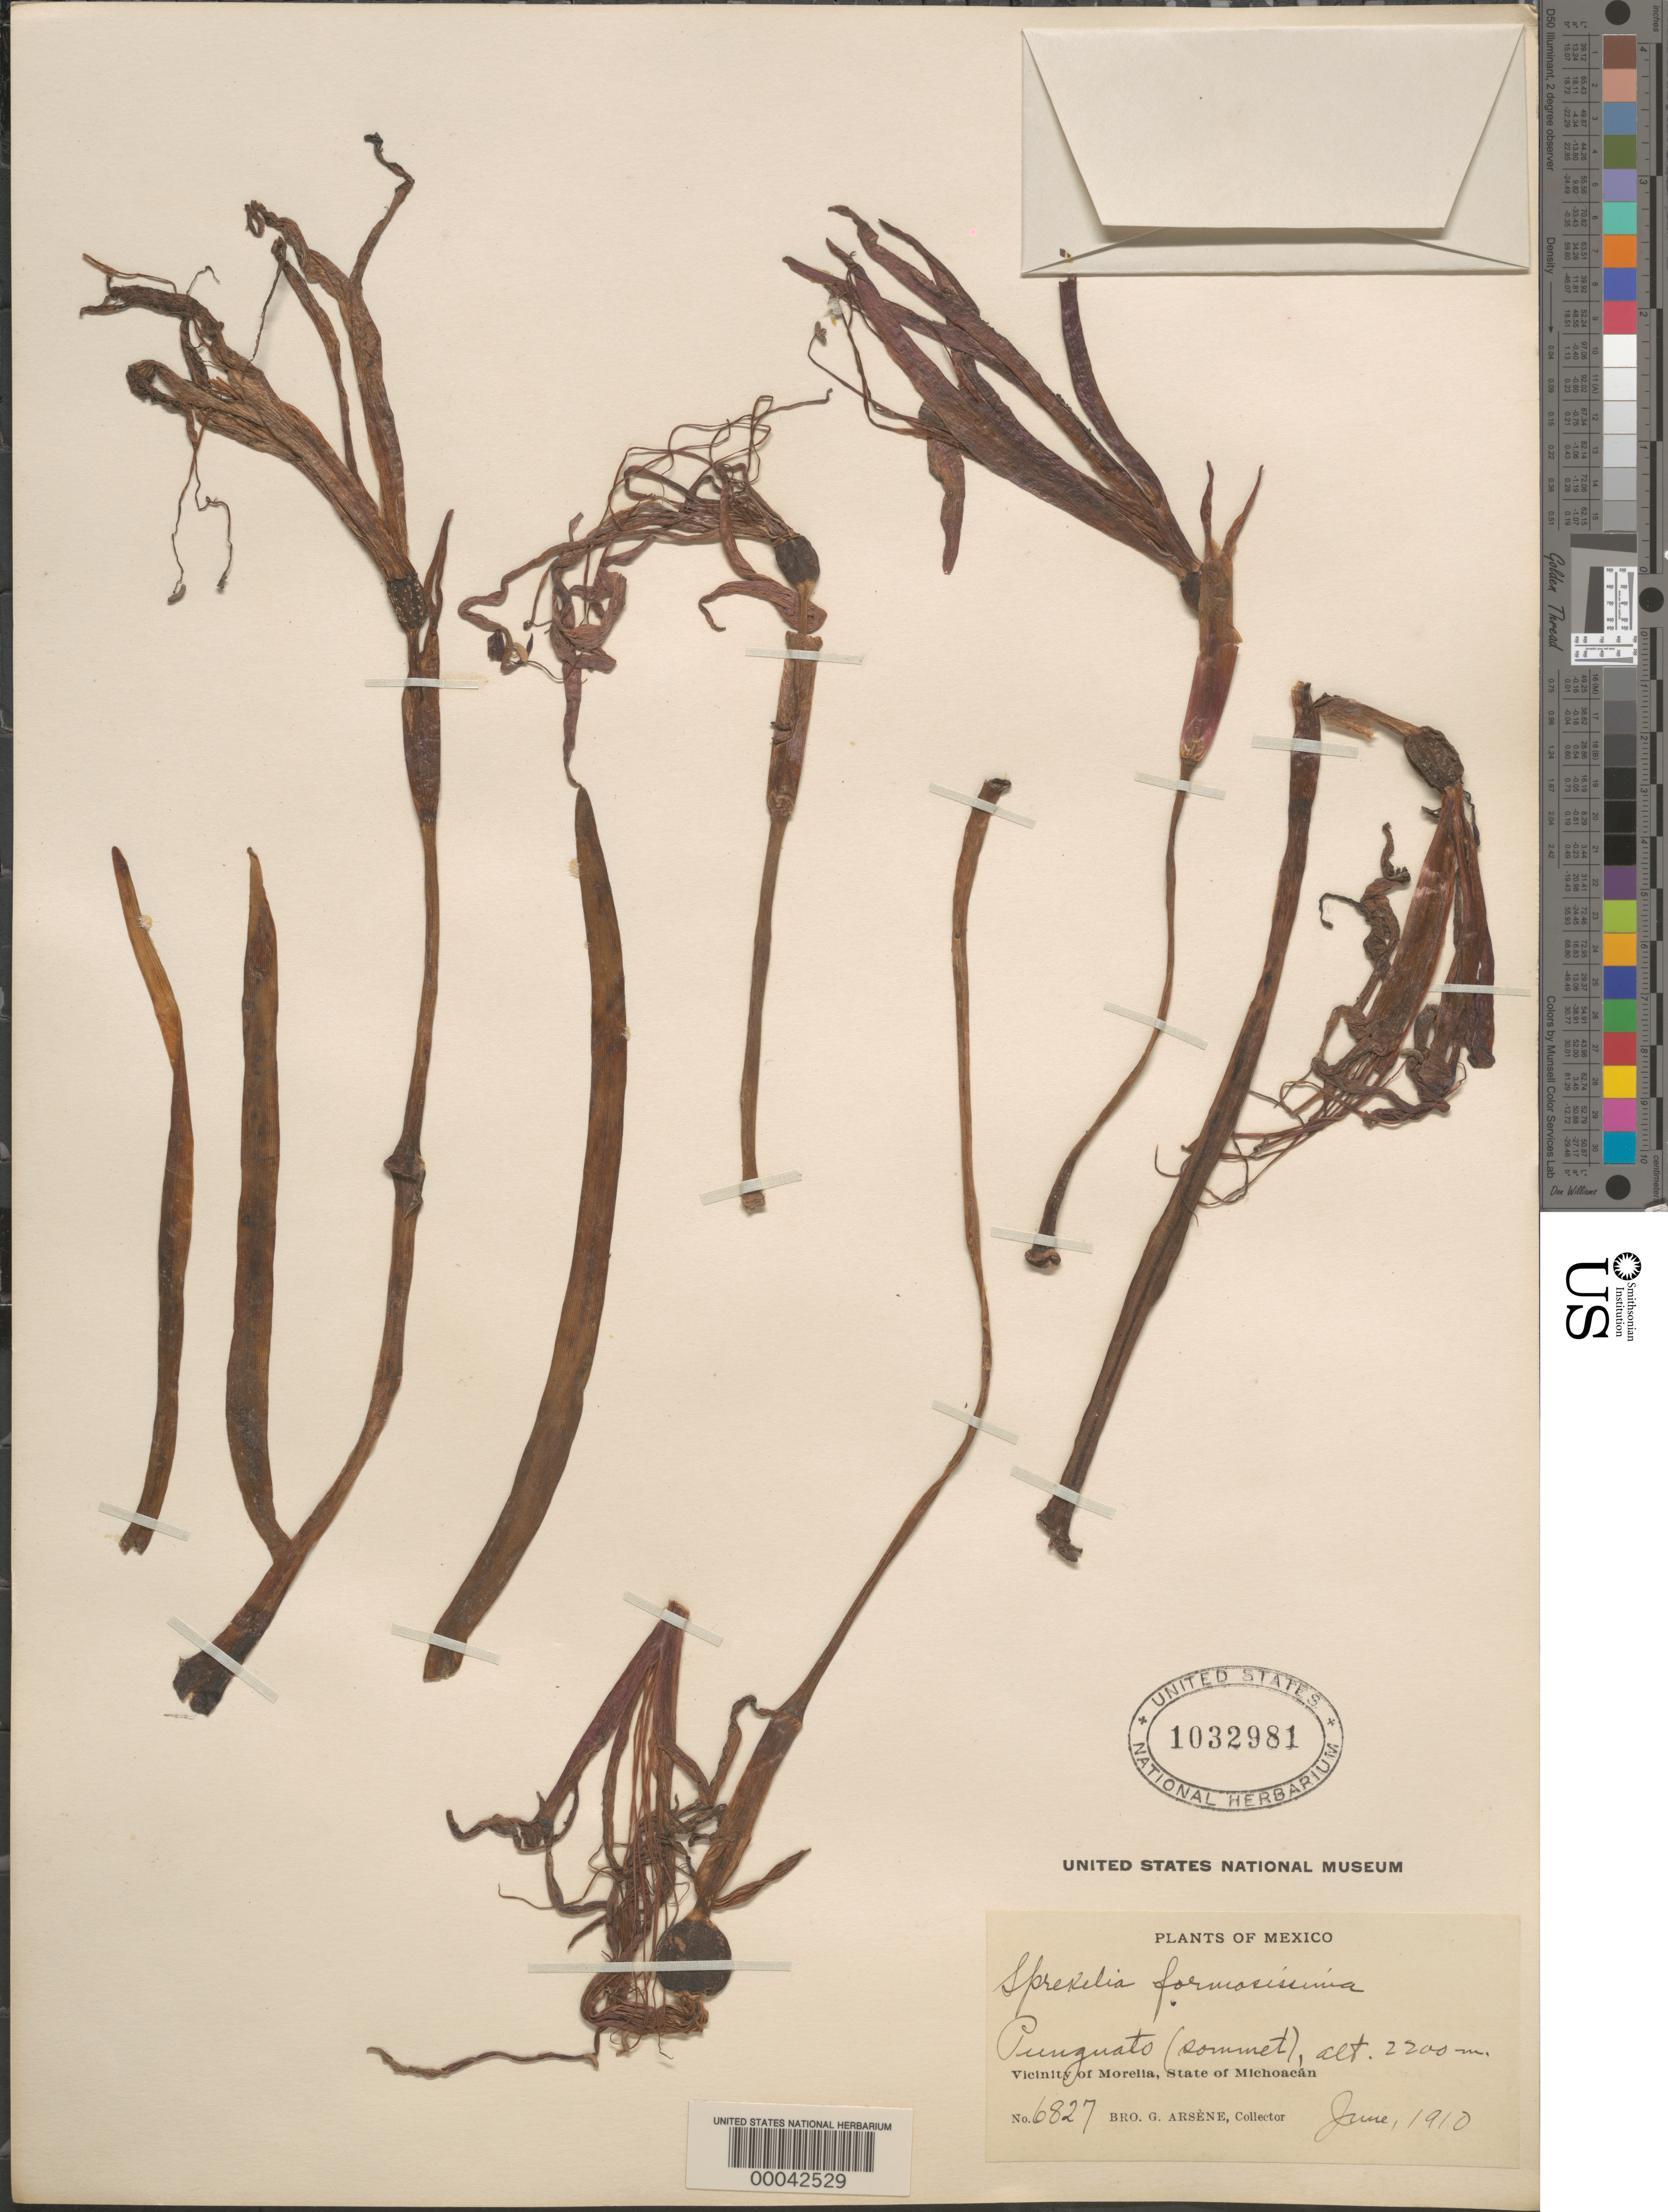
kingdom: Plantae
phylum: Tracheophyta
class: Liliopsida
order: Asparagales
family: Amaryllidaceae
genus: Sprekelia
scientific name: Sprekelia formosissima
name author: (L.) Herb.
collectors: Bro. G. Arsène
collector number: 6827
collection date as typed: Jun 1910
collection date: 1910-06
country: Mexico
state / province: Michoacán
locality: Morella; Punguato (sommet)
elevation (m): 220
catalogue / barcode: US 1032981